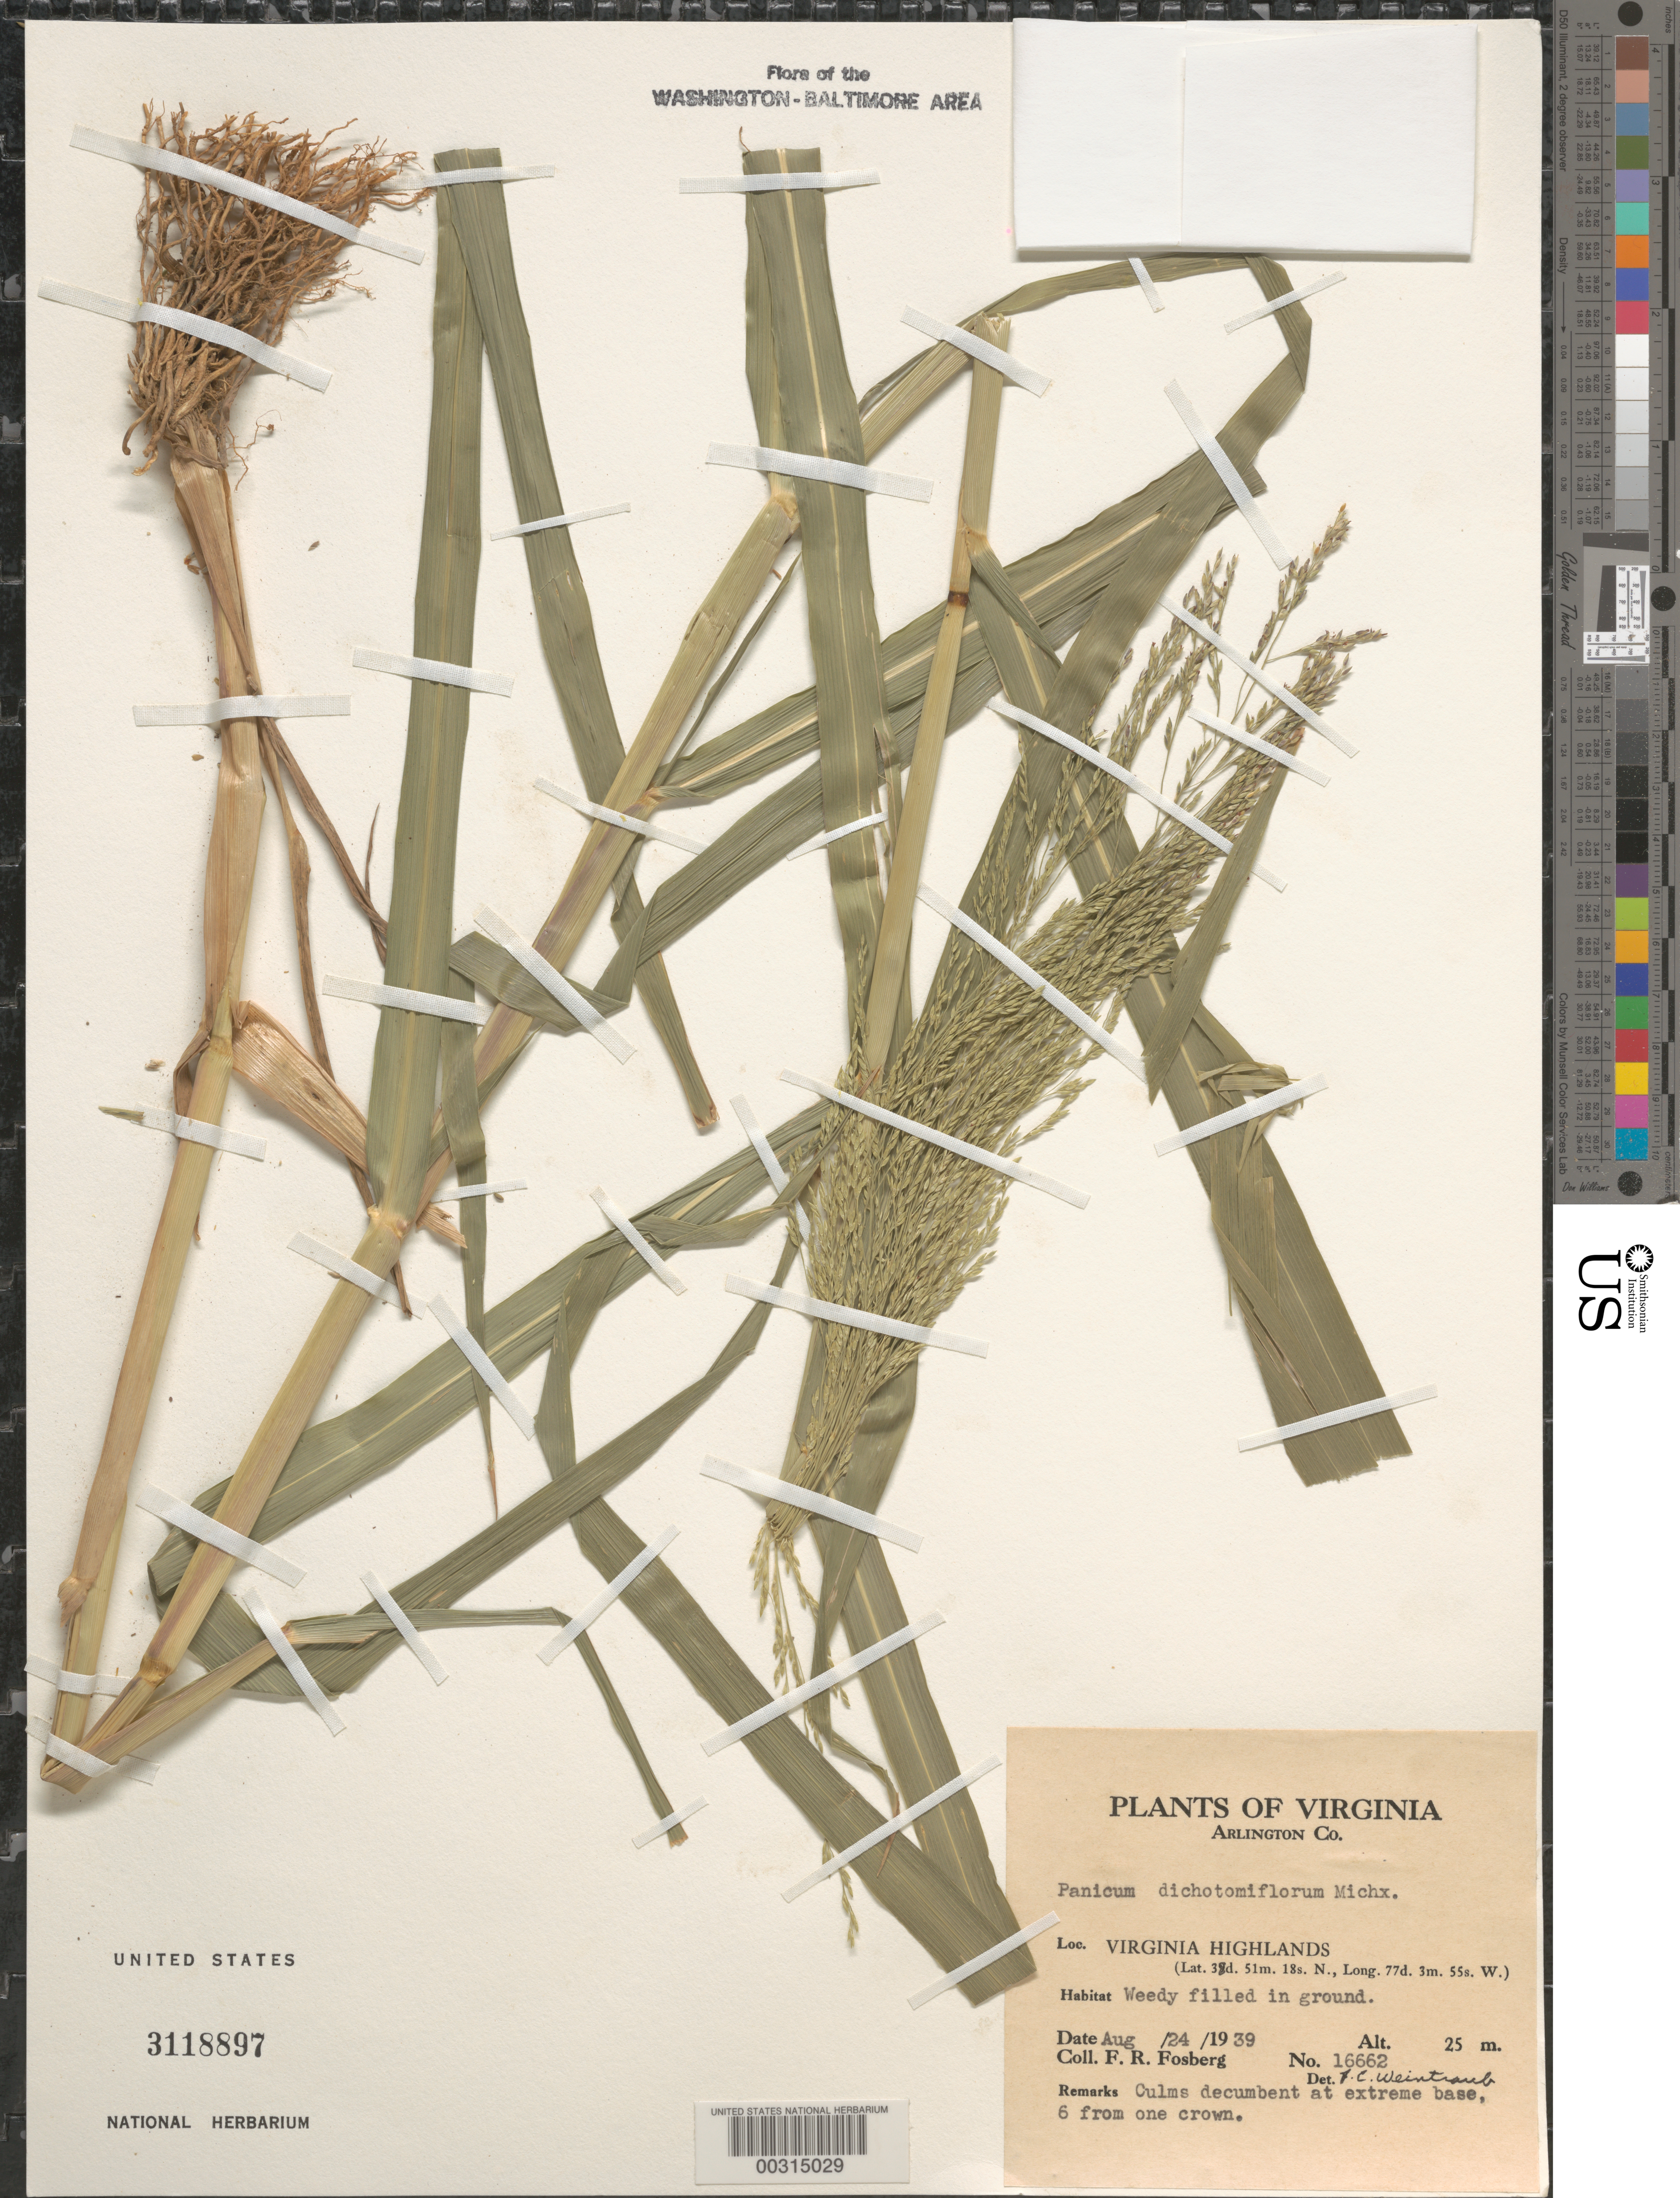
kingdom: Plantae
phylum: Tracheophyta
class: Liliopsida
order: Poales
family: Poaceae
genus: Panicum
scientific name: Panicum dichotomiflorum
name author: Michx.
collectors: F. R. Fosberg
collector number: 16662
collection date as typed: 24 Aug 1939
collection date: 1939-08-24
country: United States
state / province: Virginia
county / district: Arlington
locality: Virginia Highlands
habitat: Weedy filled in ground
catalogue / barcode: US 3118897